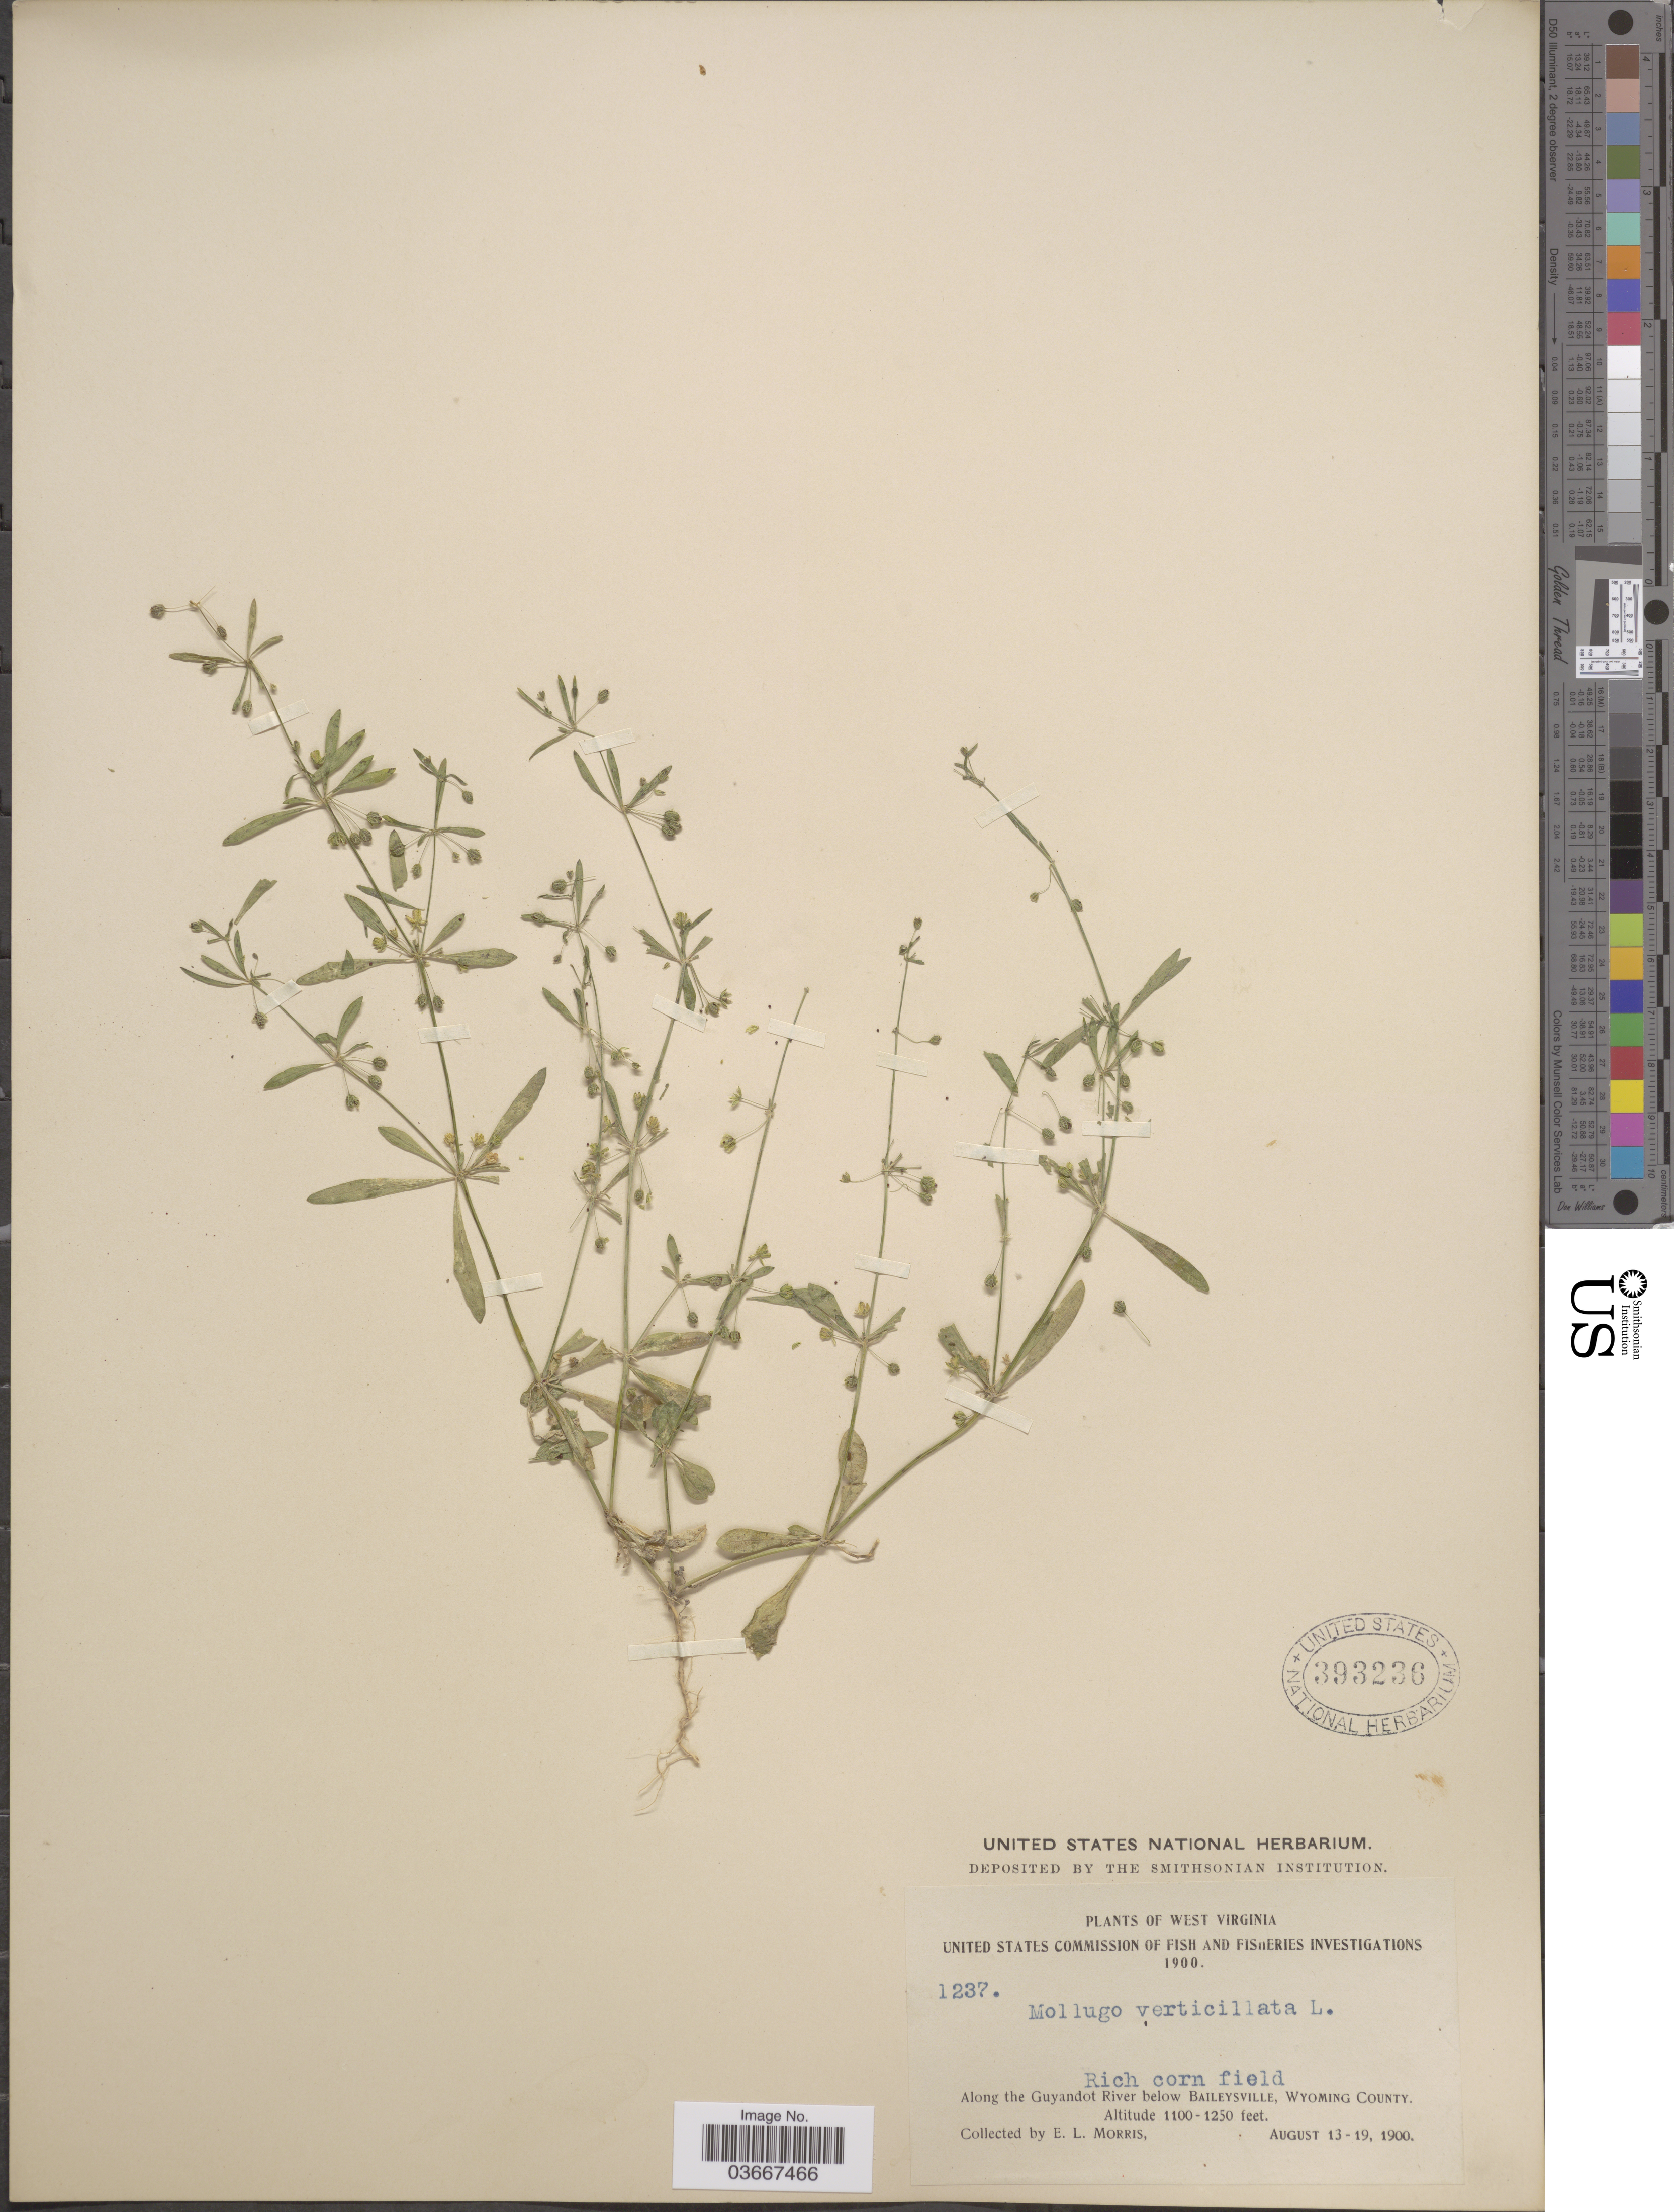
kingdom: Plantae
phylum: Tracheophyta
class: Magnoliopsida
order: Caryophyllales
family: Molluginaceae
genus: Mollugo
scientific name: Mollugo verticillata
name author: L.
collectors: E. Morris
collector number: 1237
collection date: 1900-08-13/1900-08-19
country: United States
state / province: West Virginia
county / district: Wyoming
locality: Rich corn field. Along the Guyandot River below Baileysville, Wyoming County.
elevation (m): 335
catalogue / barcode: US 393236